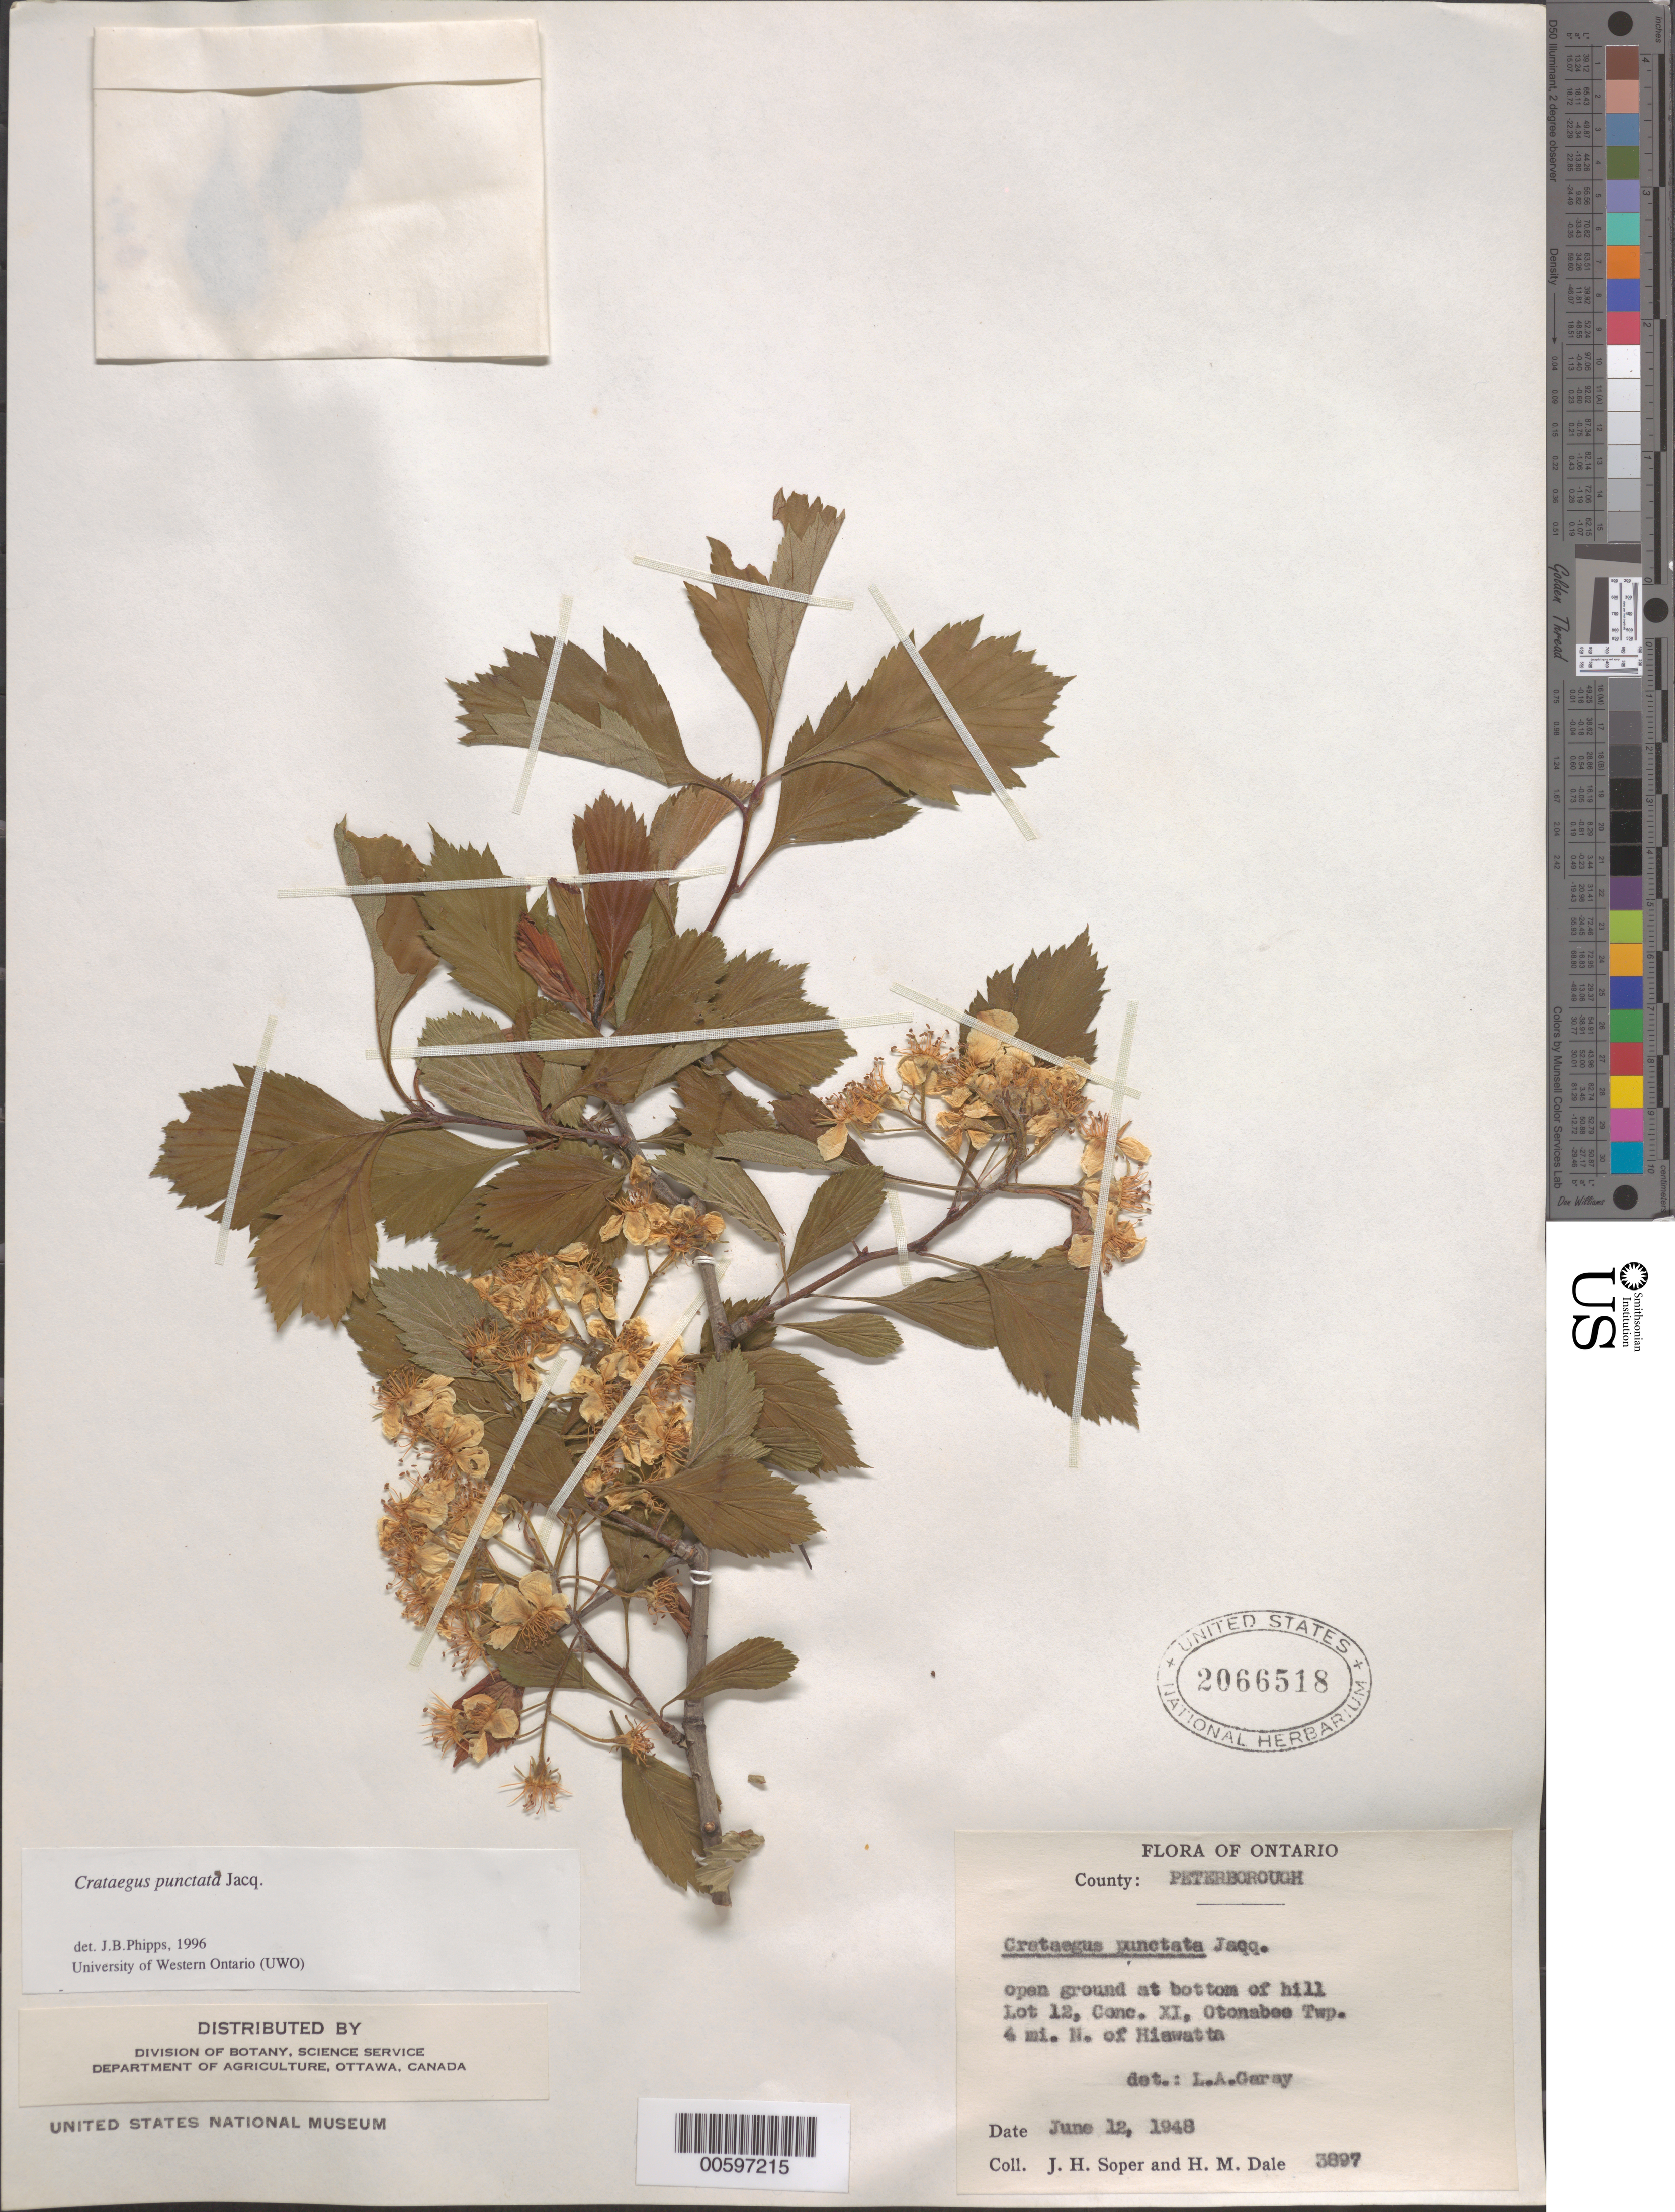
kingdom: Plantae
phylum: Tracheophyta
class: Magnoliopsida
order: Rosales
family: Rosaceae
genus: Crataegus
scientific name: Crataegus punctata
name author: Jacq.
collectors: J. H. Soper & H. M. Dale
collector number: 3897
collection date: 1948-06-12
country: Canada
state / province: Ontario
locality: County: Peterborough. At bottom of hill Lot 12, Conc. XI, Otonabee Twp. 4 mi. N. of Hiawatta.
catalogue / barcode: US 2066518